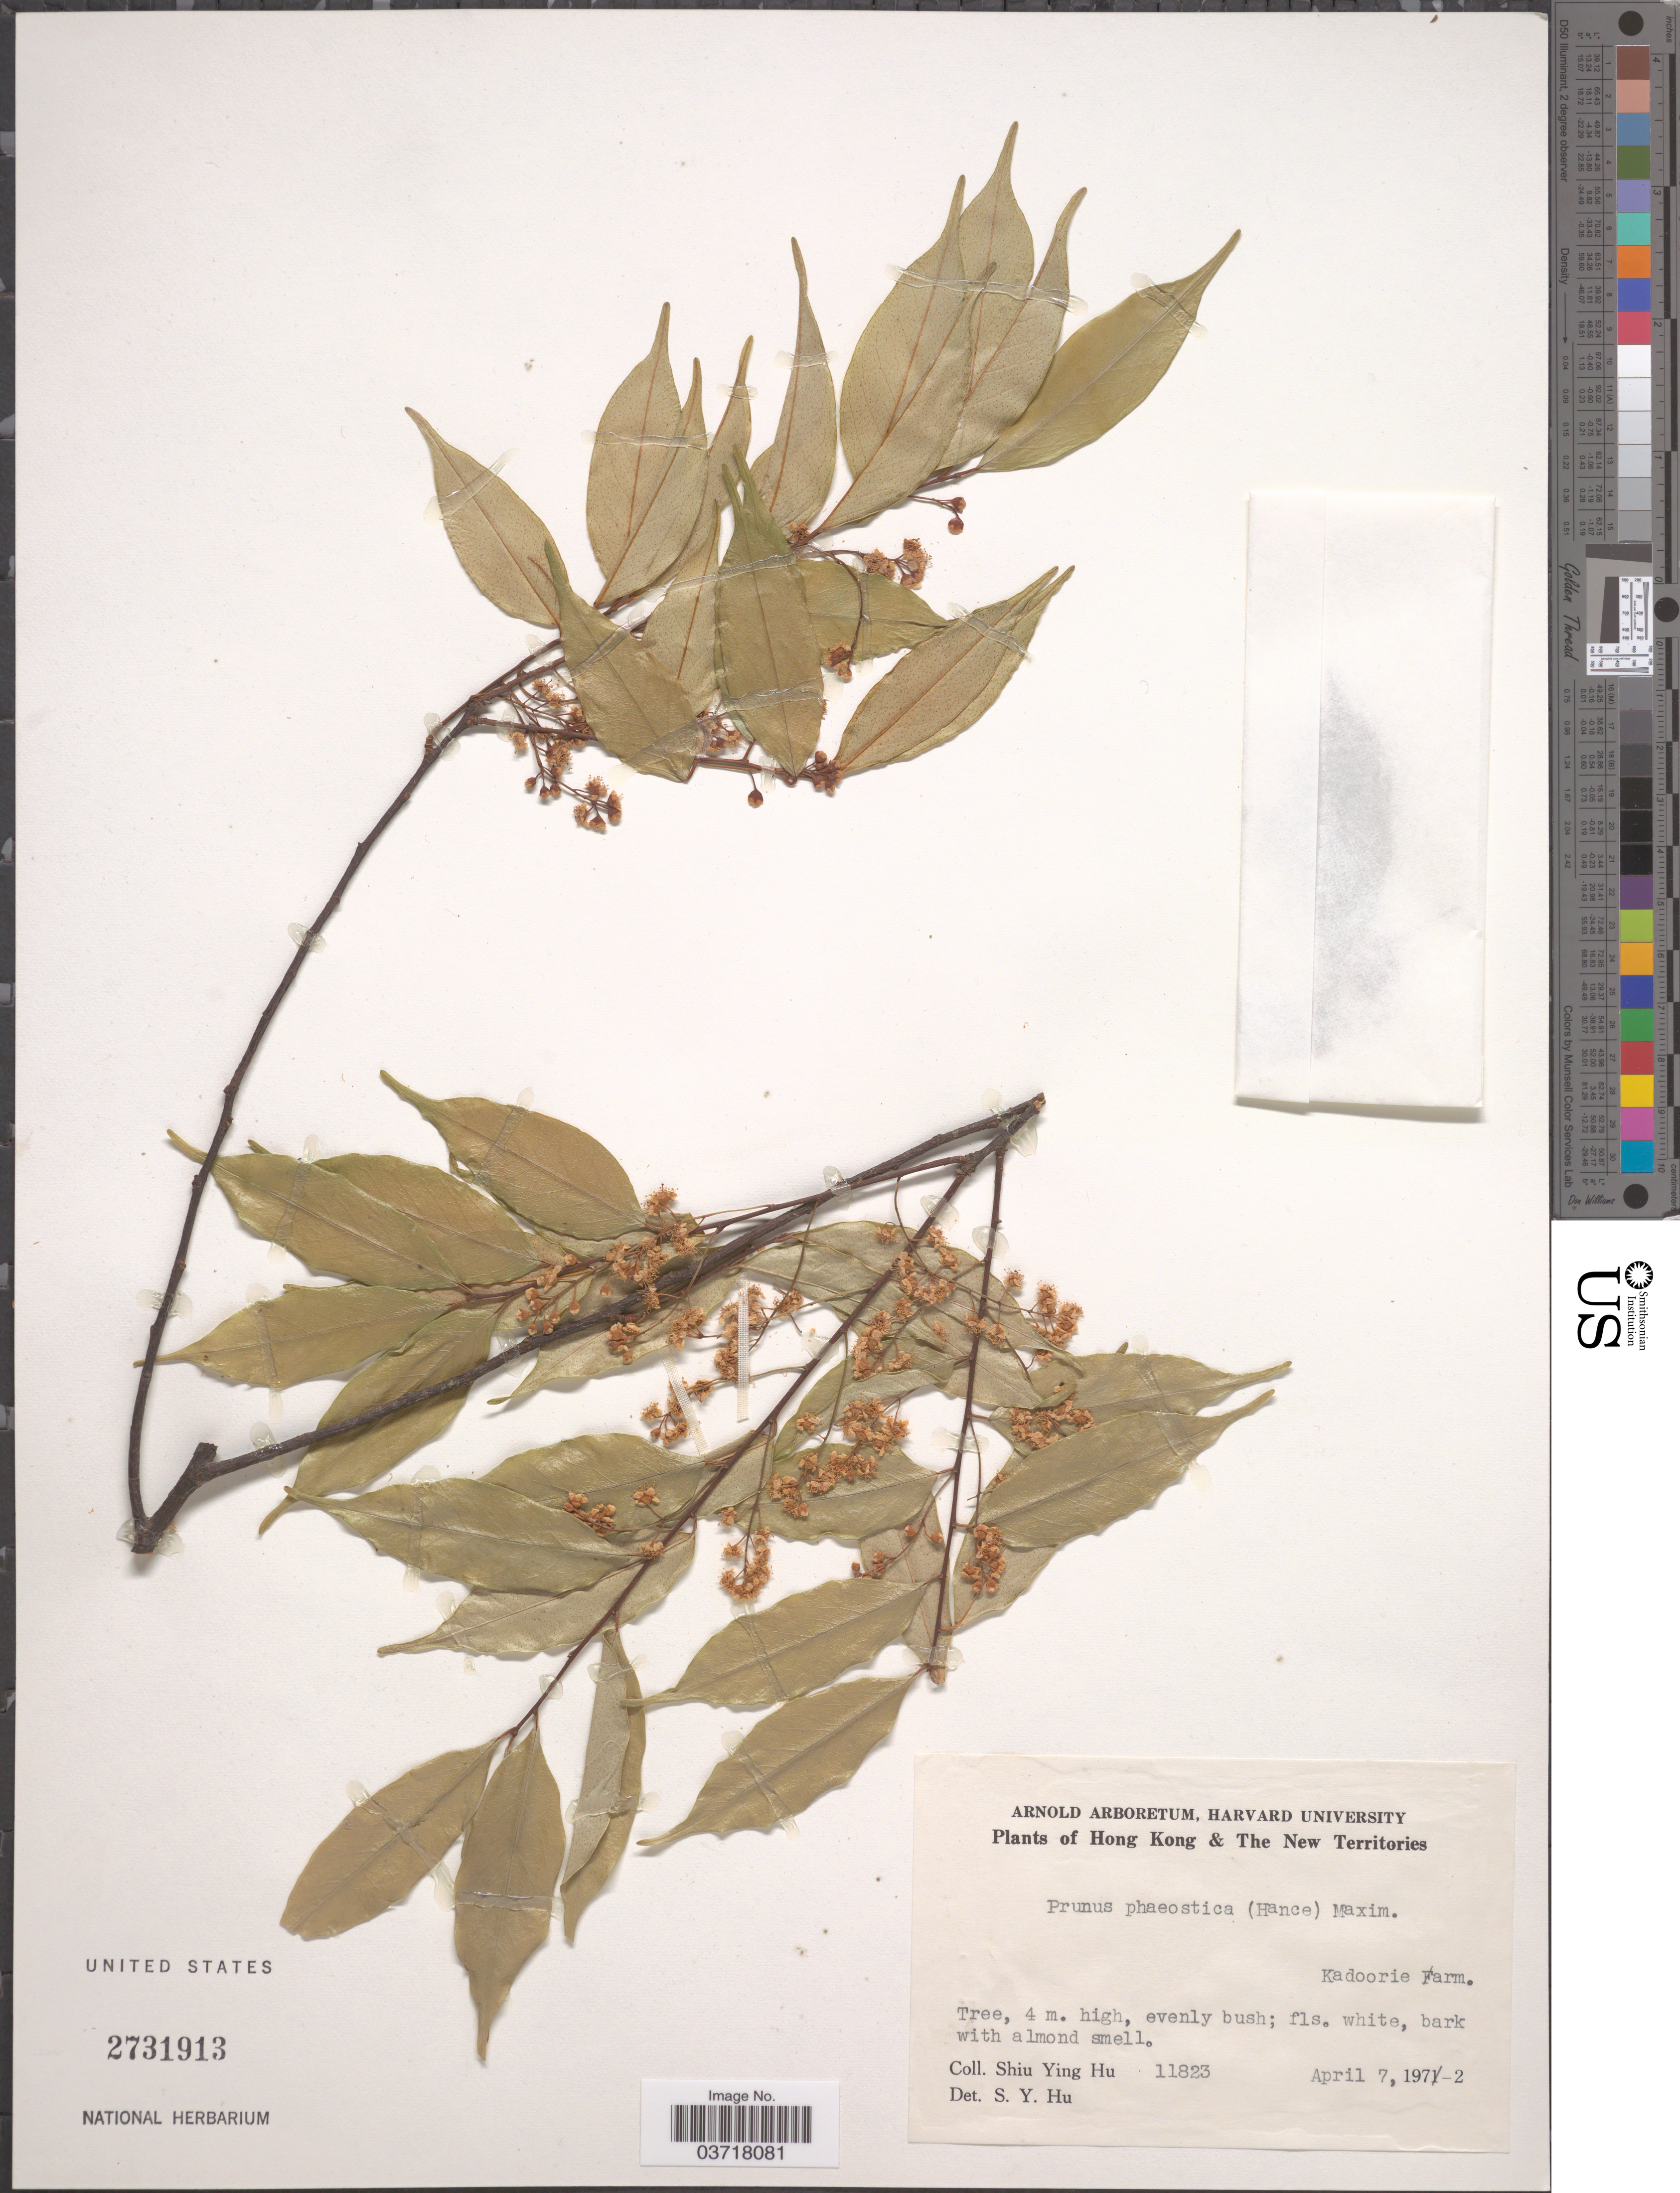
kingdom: Plantae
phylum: Tracheophyta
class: Magnoliopsida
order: Rosales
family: Rosaceae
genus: Prunus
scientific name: Prunus phaeosticta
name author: (Hance) Maxim.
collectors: S. Y. Hu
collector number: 11823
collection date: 1972-04-07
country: China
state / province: Hong Kong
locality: Hong Kong & The New Territories. Kadoorie Farm.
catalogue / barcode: US 2731913